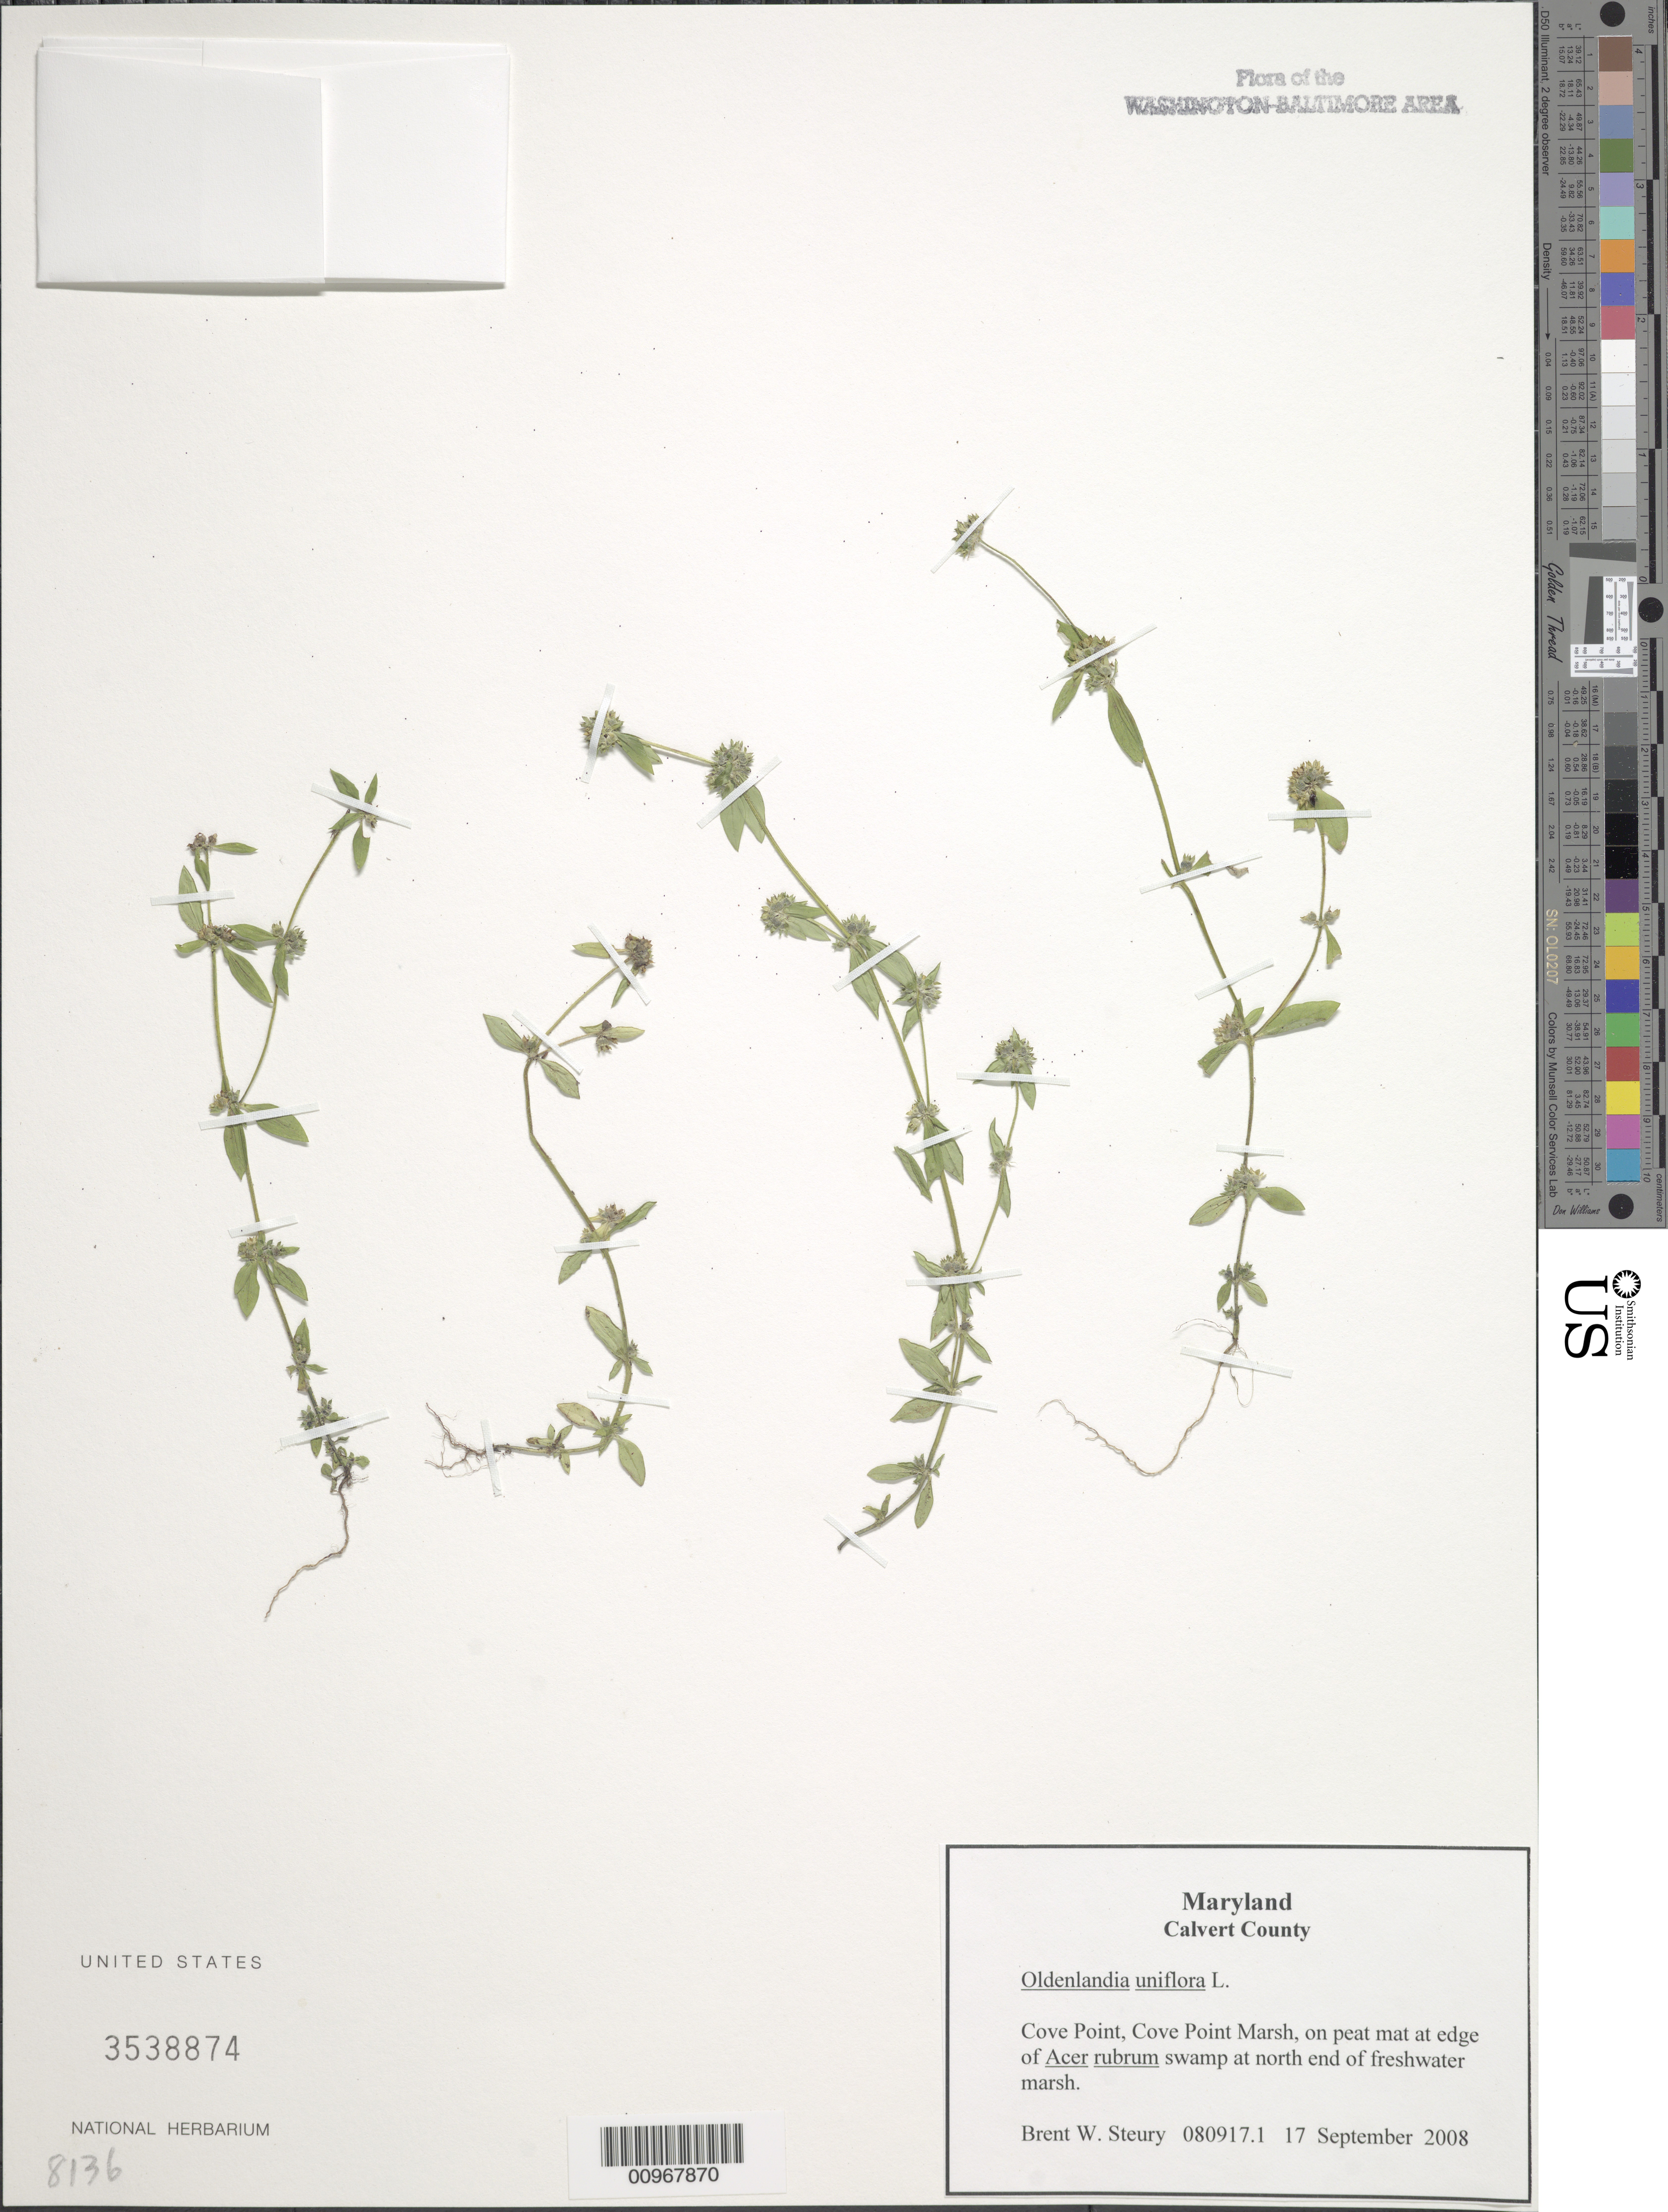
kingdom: Plantae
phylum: Tracheophyta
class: Magnoliopsida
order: Gentianales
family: Rubiaceae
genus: Oldenlandia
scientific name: Oldenlandia uniflora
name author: L.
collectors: B. Steury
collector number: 080917.1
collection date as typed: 17 September 2008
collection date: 2008-09-17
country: United States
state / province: Maryland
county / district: Calvert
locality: Cove Point, Cove Point Marsh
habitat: on peat mat at edge of Acer rubrum swamp at north end of freshwater marsh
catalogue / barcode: US 3538874